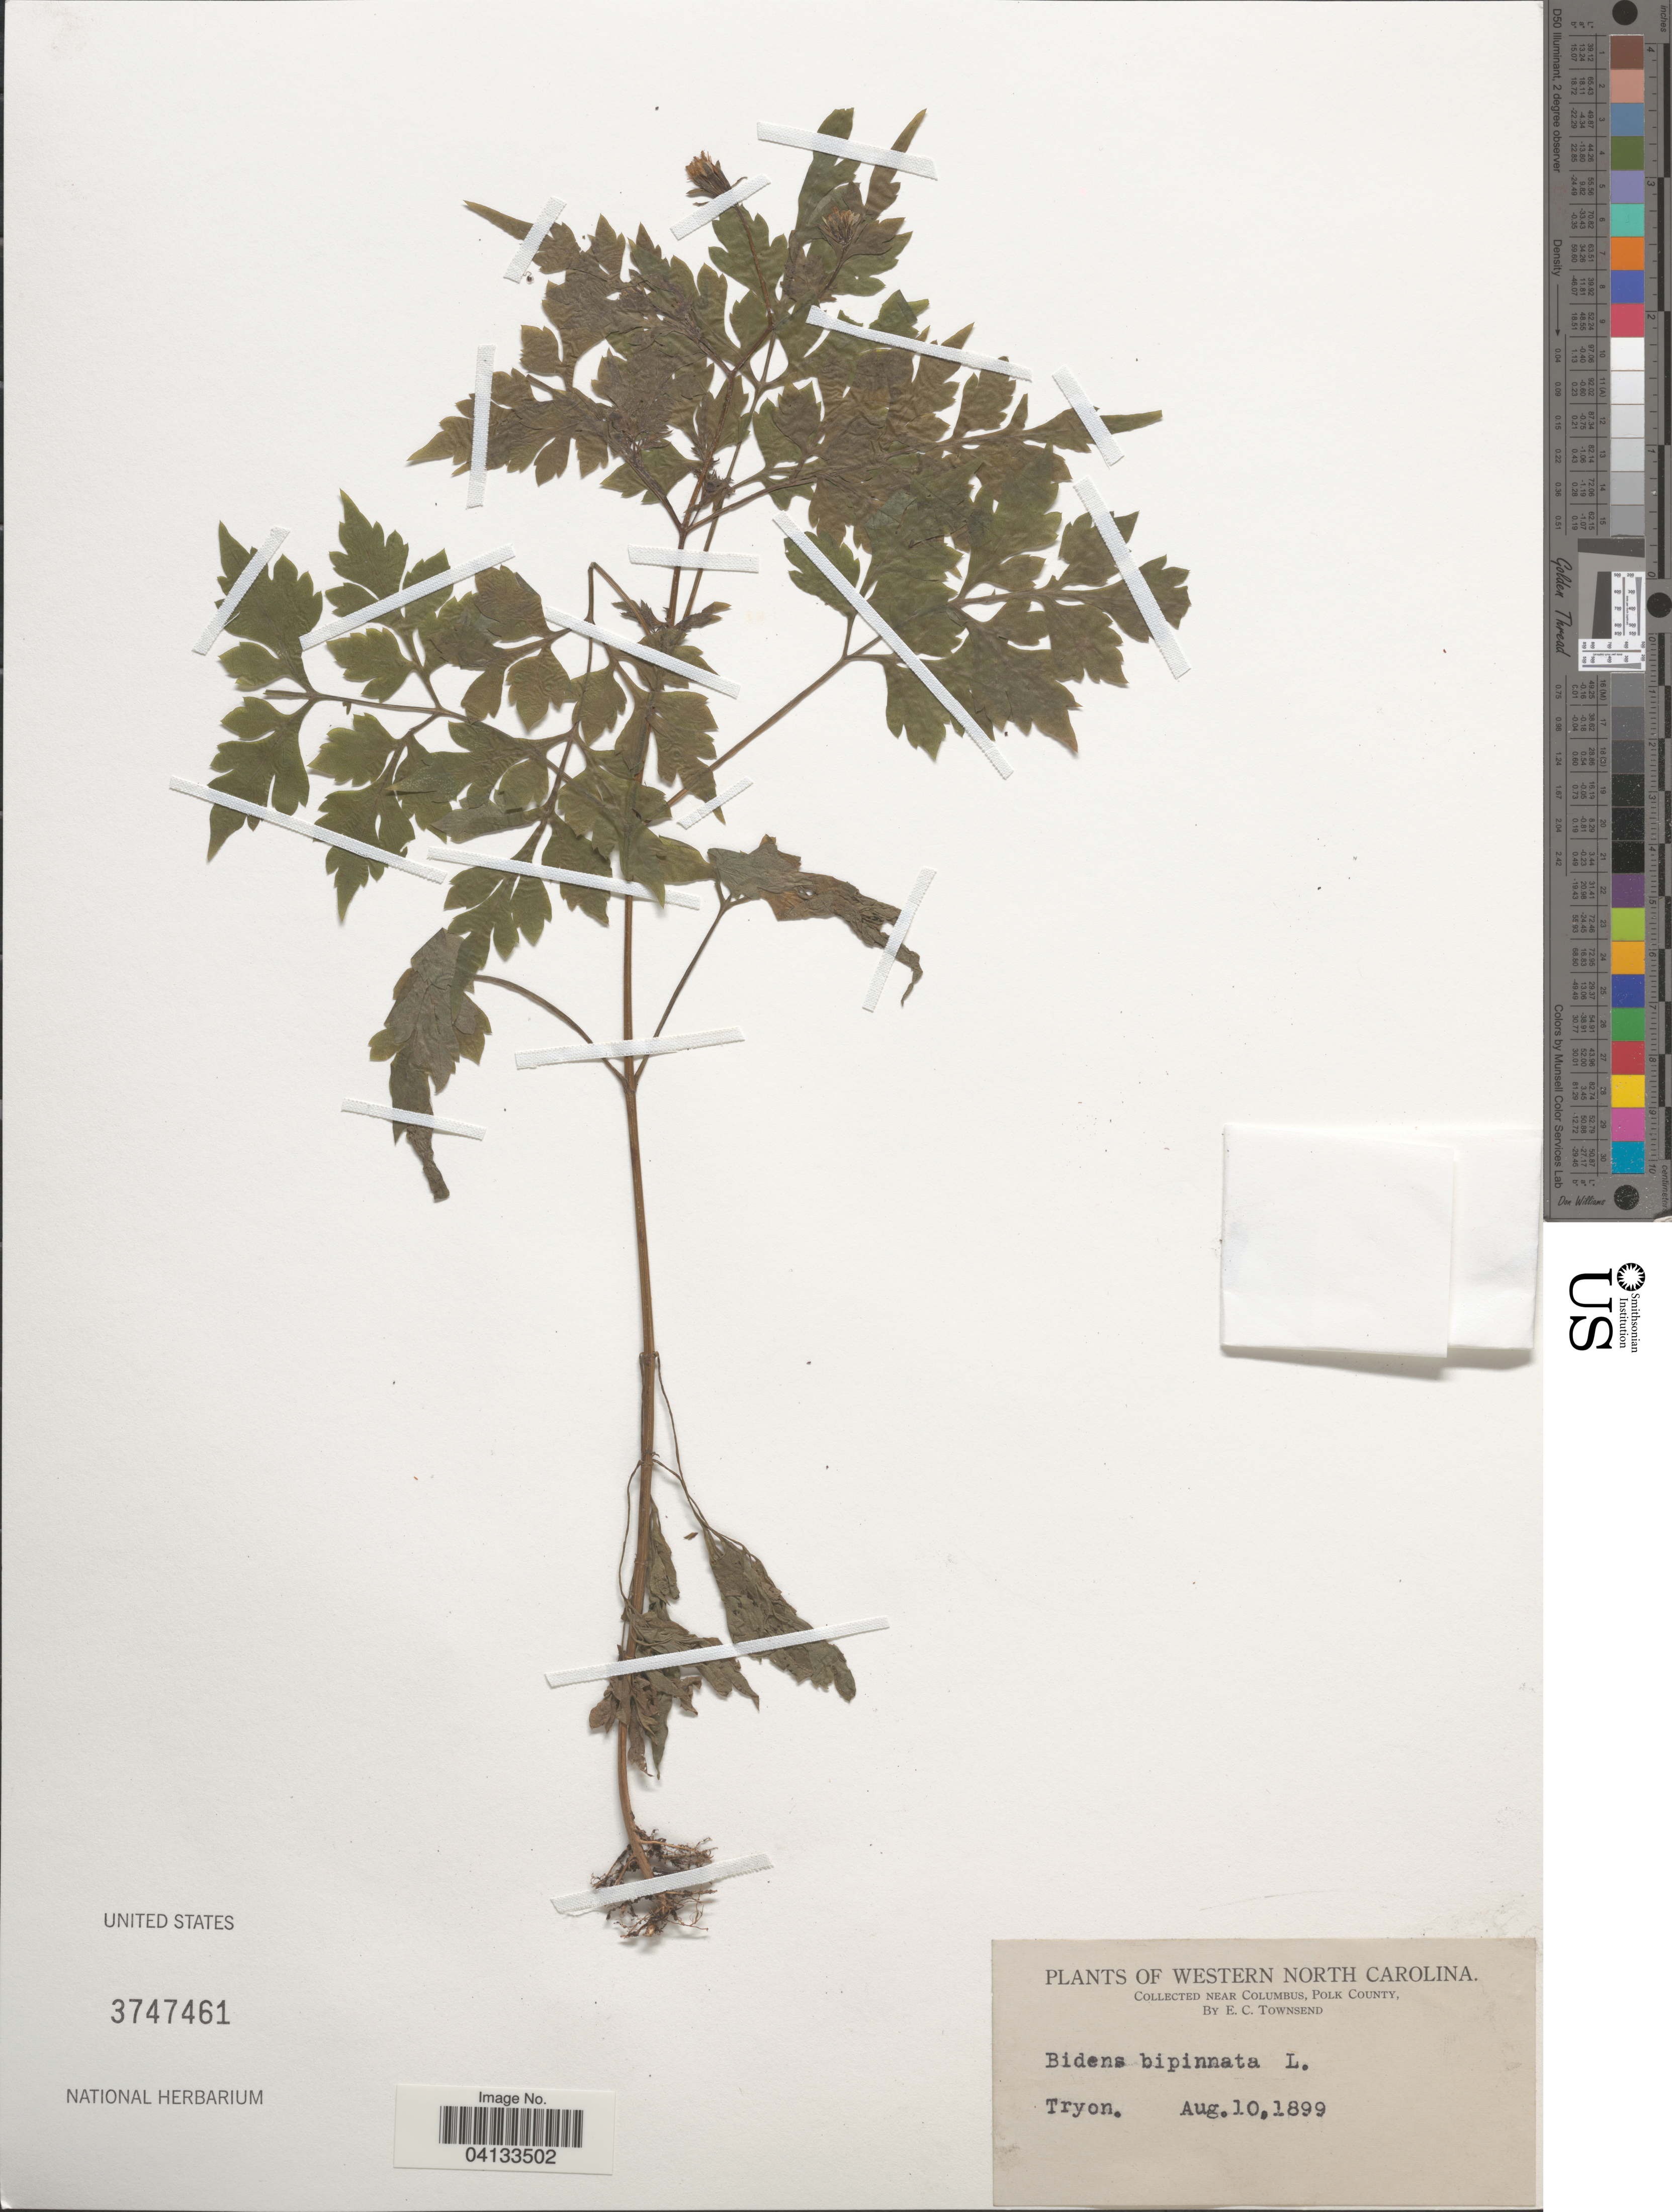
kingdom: Plantae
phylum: Tracheophyta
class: Magnoliopsida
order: Asterales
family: Asteraceae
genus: Bidens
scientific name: Bidens bipinnata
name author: L.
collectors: E. C. Townsend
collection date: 1899-08-10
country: United States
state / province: North Carolina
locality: Western North Carolina. Near Columbus, Polk County. Tryon.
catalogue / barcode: US 3747461